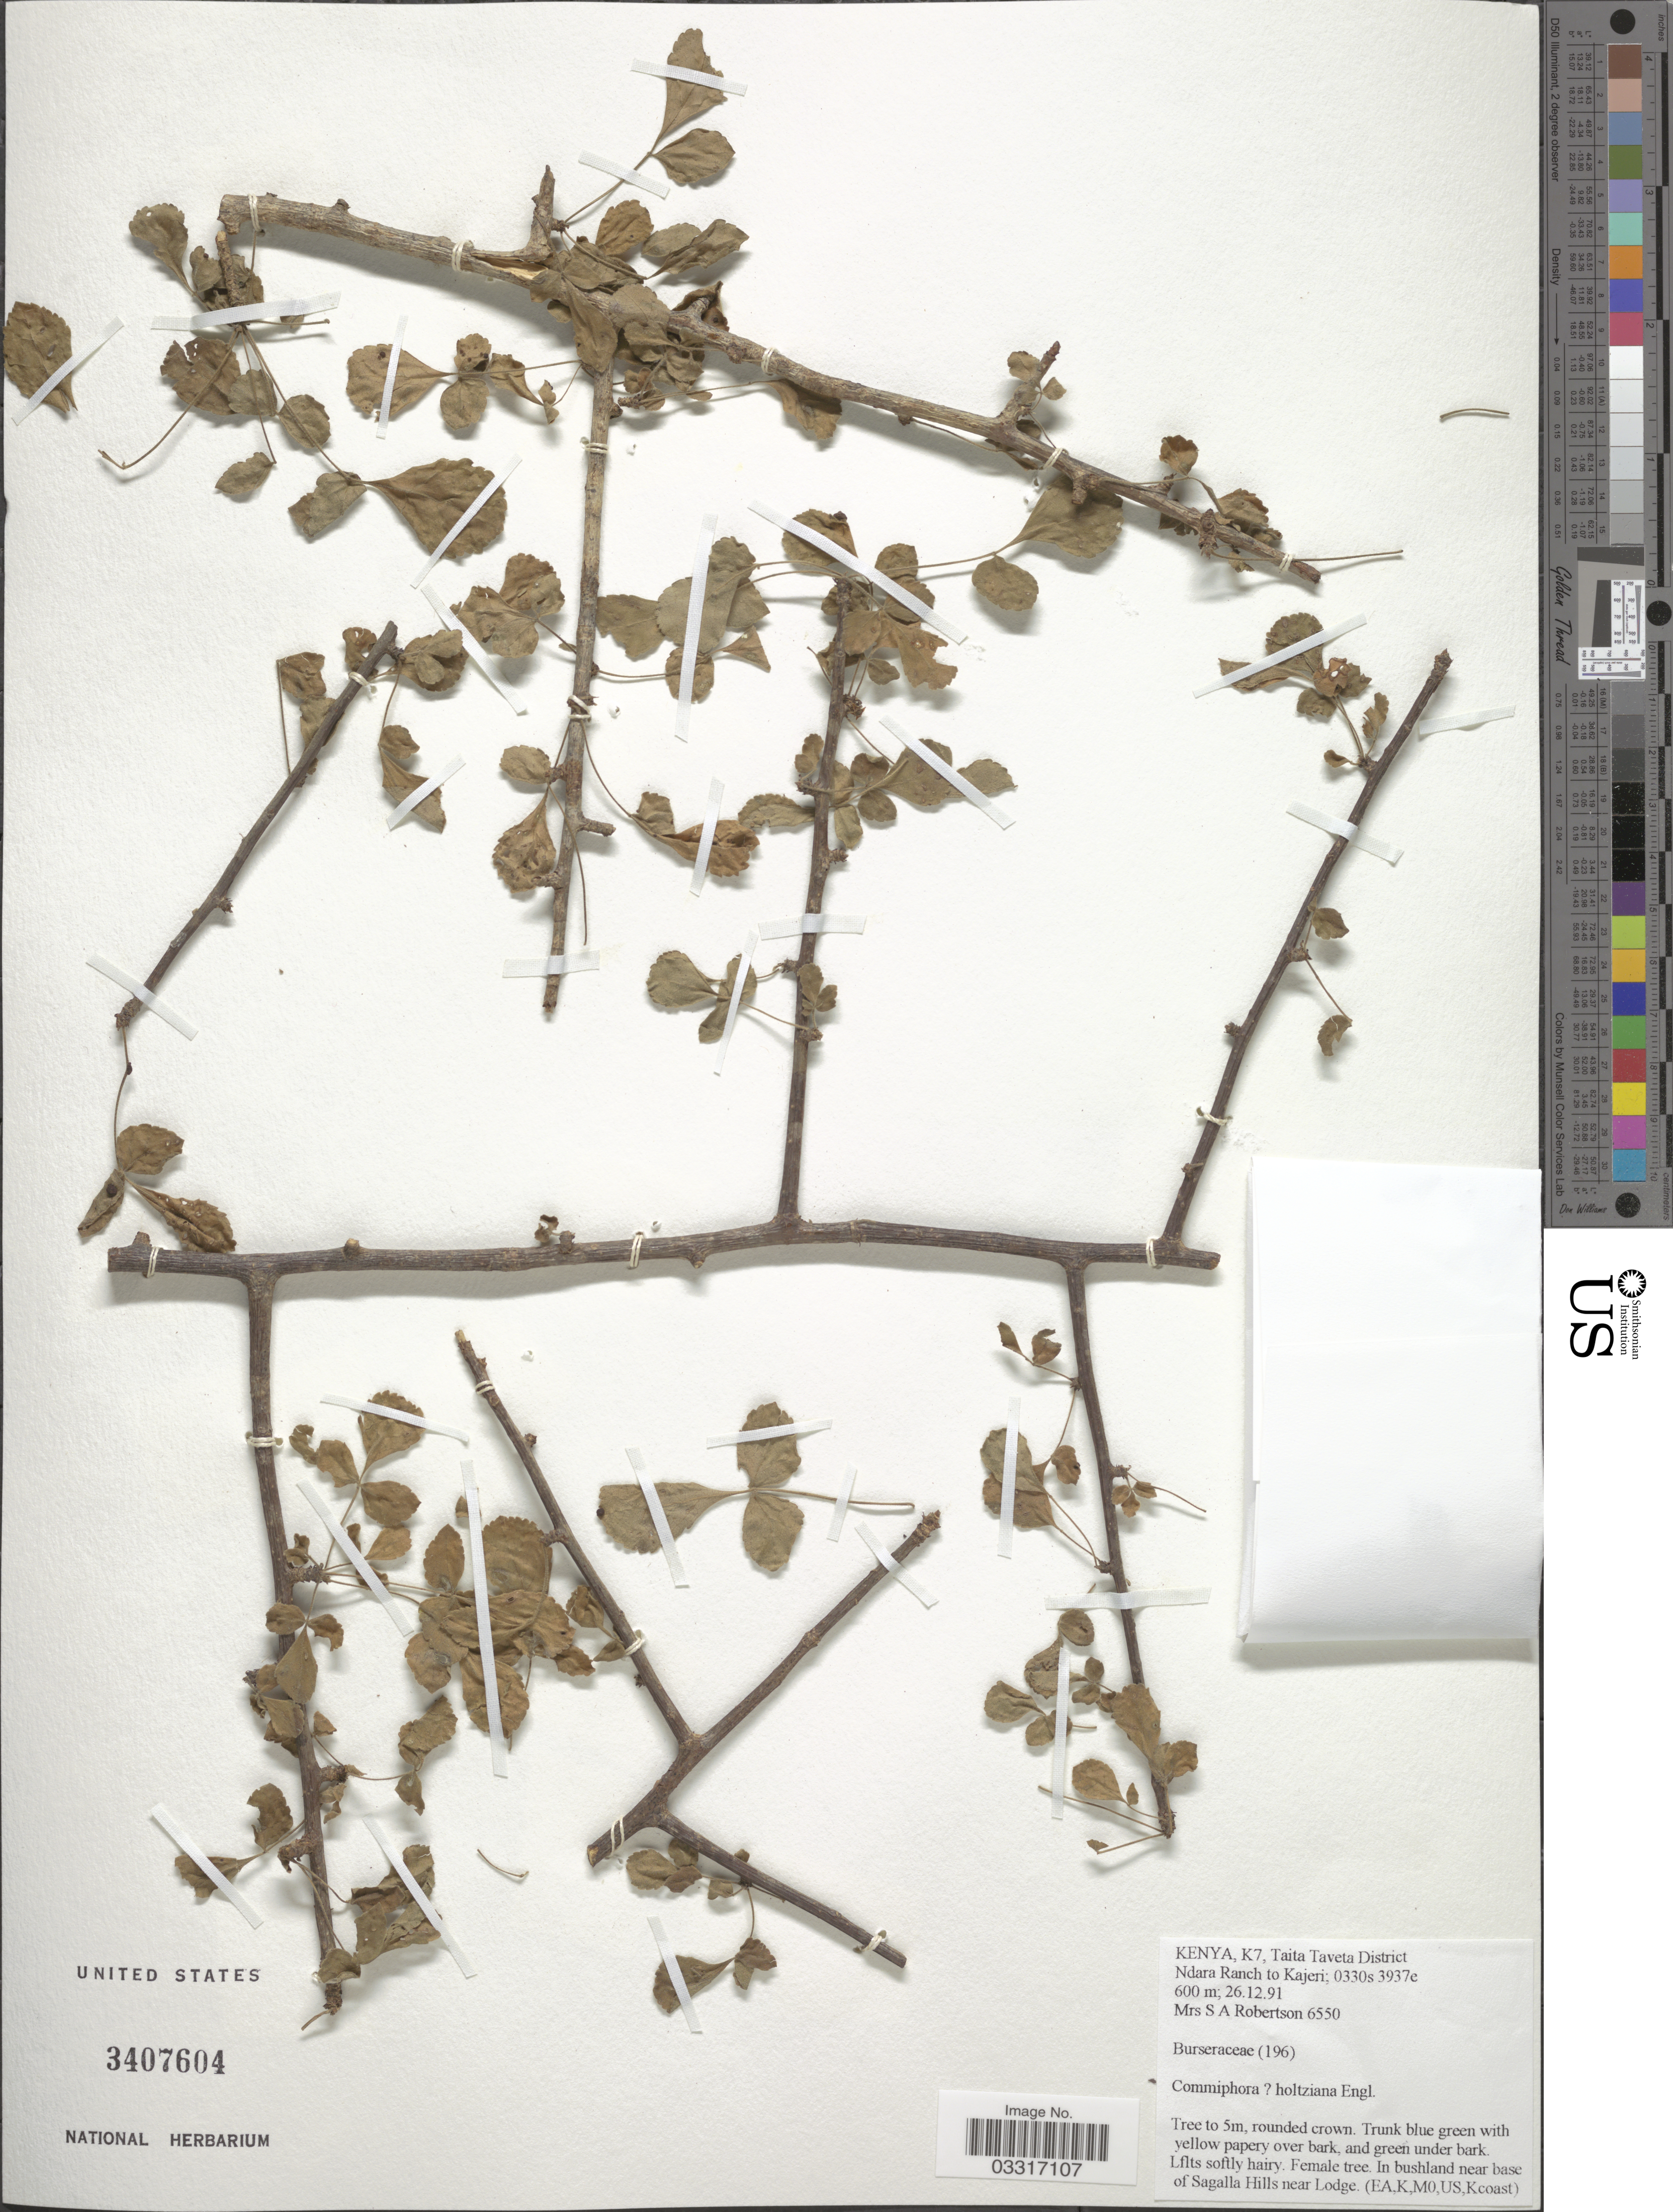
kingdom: Plantae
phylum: Tracheophyta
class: Magnoliopsida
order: Sapindales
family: Burseraceae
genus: Commiphora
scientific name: Commiphora sp.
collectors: S. Robertson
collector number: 6550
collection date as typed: Transcribed d/m/y: 26/12/91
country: Kenya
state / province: Taita Taveta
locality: K7, Taita Taveta District Ndara Ranch to Kajeri.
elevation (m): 600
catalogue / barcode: US 3407604